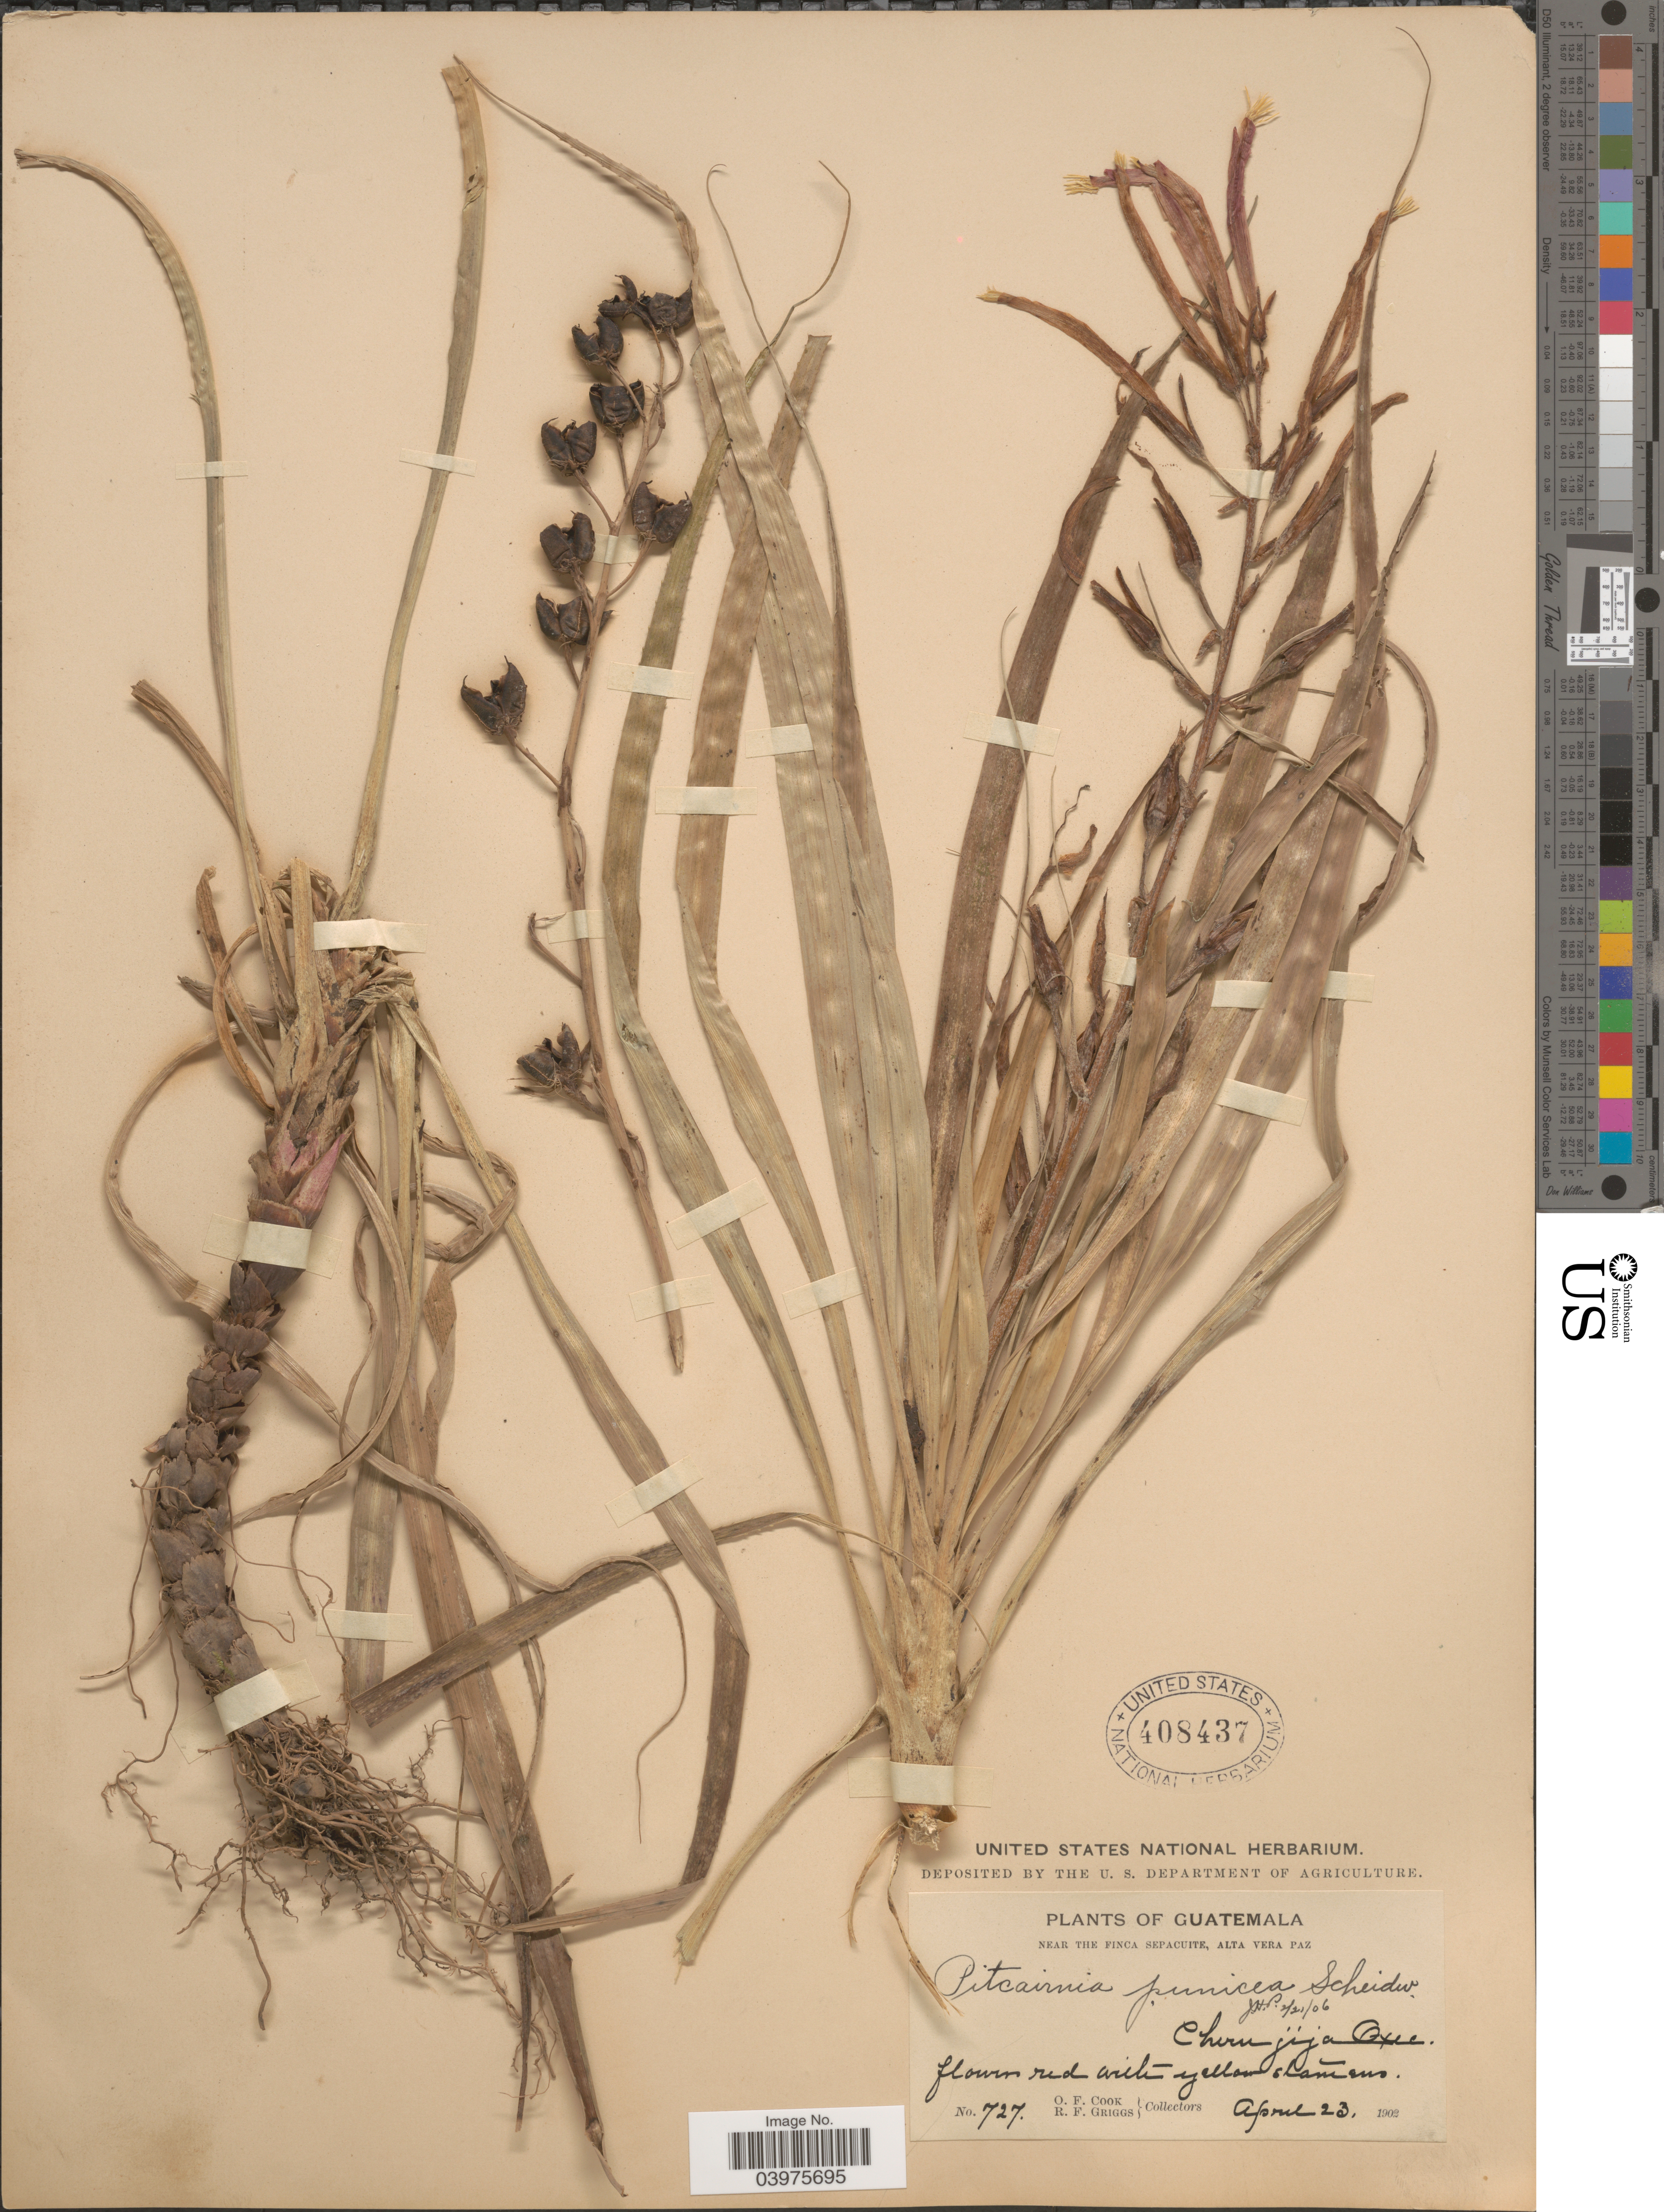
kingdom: Plantae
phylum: Tracheophyta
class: Liliopsida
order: Poales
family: Bromeliaceae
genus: Pitcairnia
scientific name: Pitcairnia punicea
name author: Scheidw.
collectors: O. F. Cook & R. F. Griggs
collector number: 727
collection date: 1902-04-23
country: Guatemala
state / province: Alta Verapaz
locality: Near the Finca Sepacuite.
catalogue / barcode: US 408437